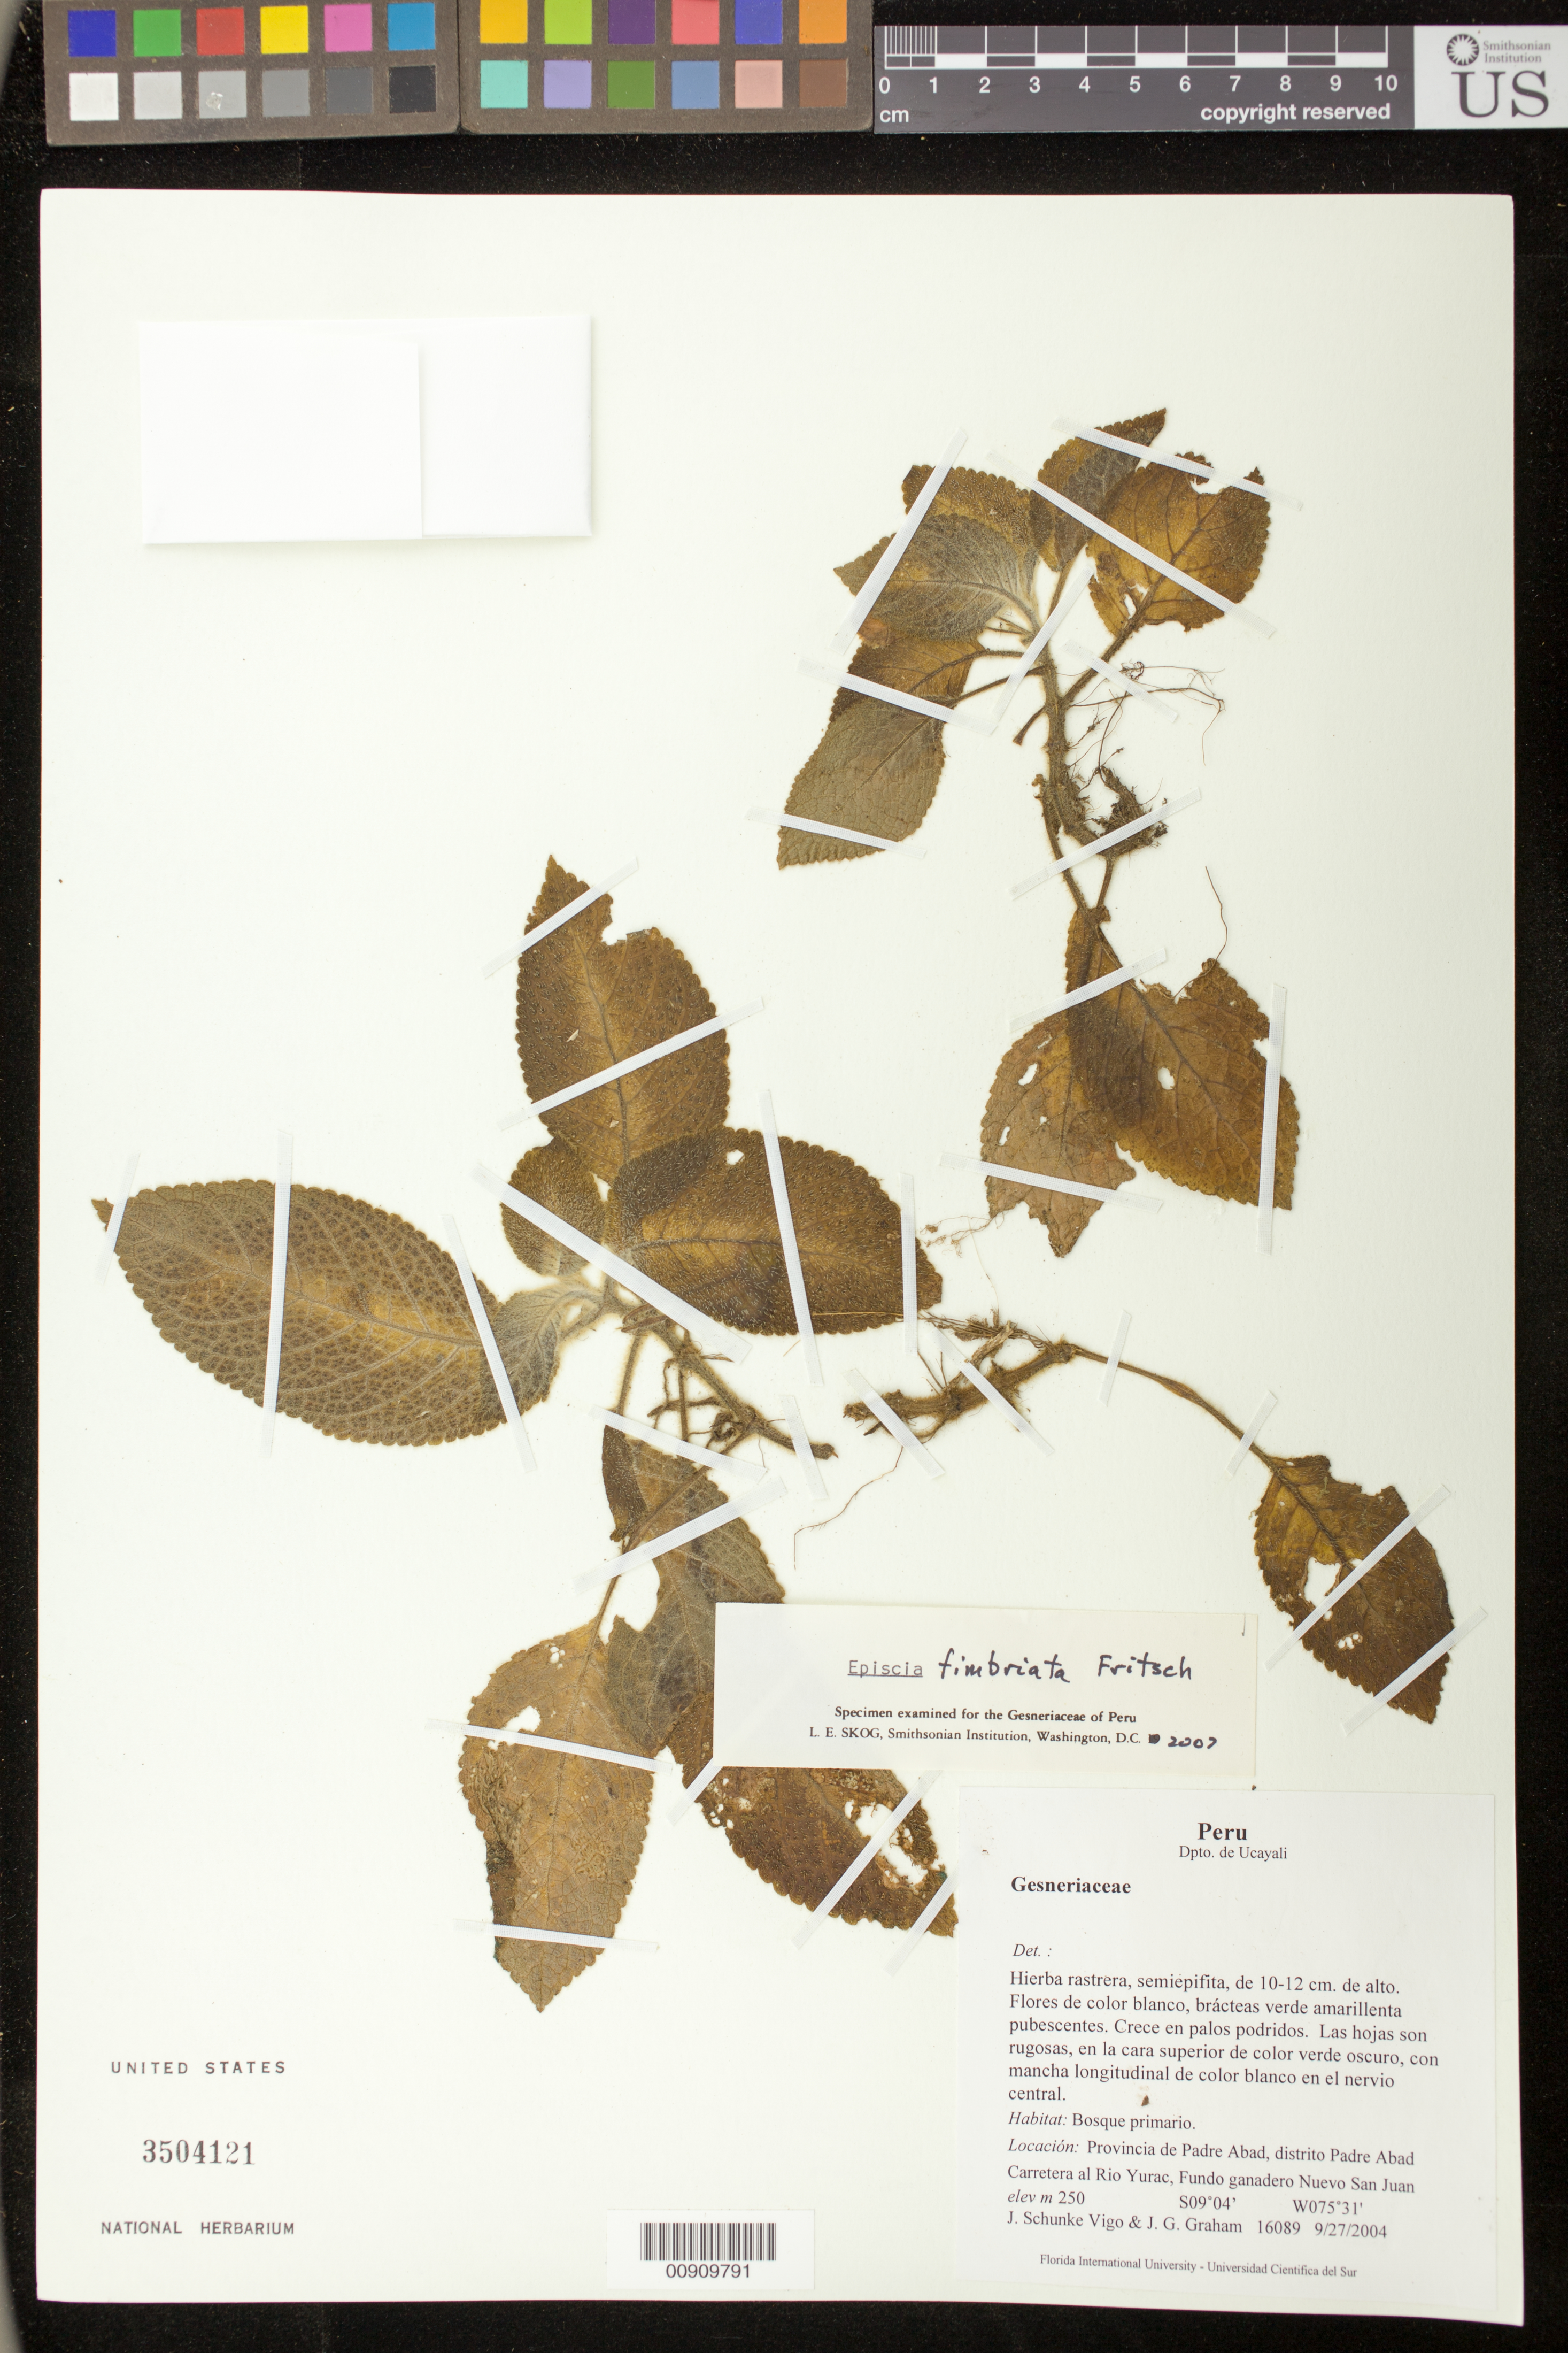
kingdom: Plantae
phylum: Tracheophyta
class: Magnoliopsida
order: Lamiales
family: Gesneriaceae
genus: Episcia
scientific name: Episcia fimbriata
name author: Fritsch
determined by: Skog, Laurence E.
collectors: J. Schunke Vigo & J. G. Graham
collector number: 16089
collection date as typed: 27 Sep 2004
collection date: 2004-09-27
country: Peru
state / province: Ucayali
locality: Provincia de Padre Abad, distrito Padre Abad. Carretera al Rio Yurac, Fundo ganadero Nuevo San Juan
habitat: Bosque primario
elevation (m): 250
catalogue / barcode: US 3504121